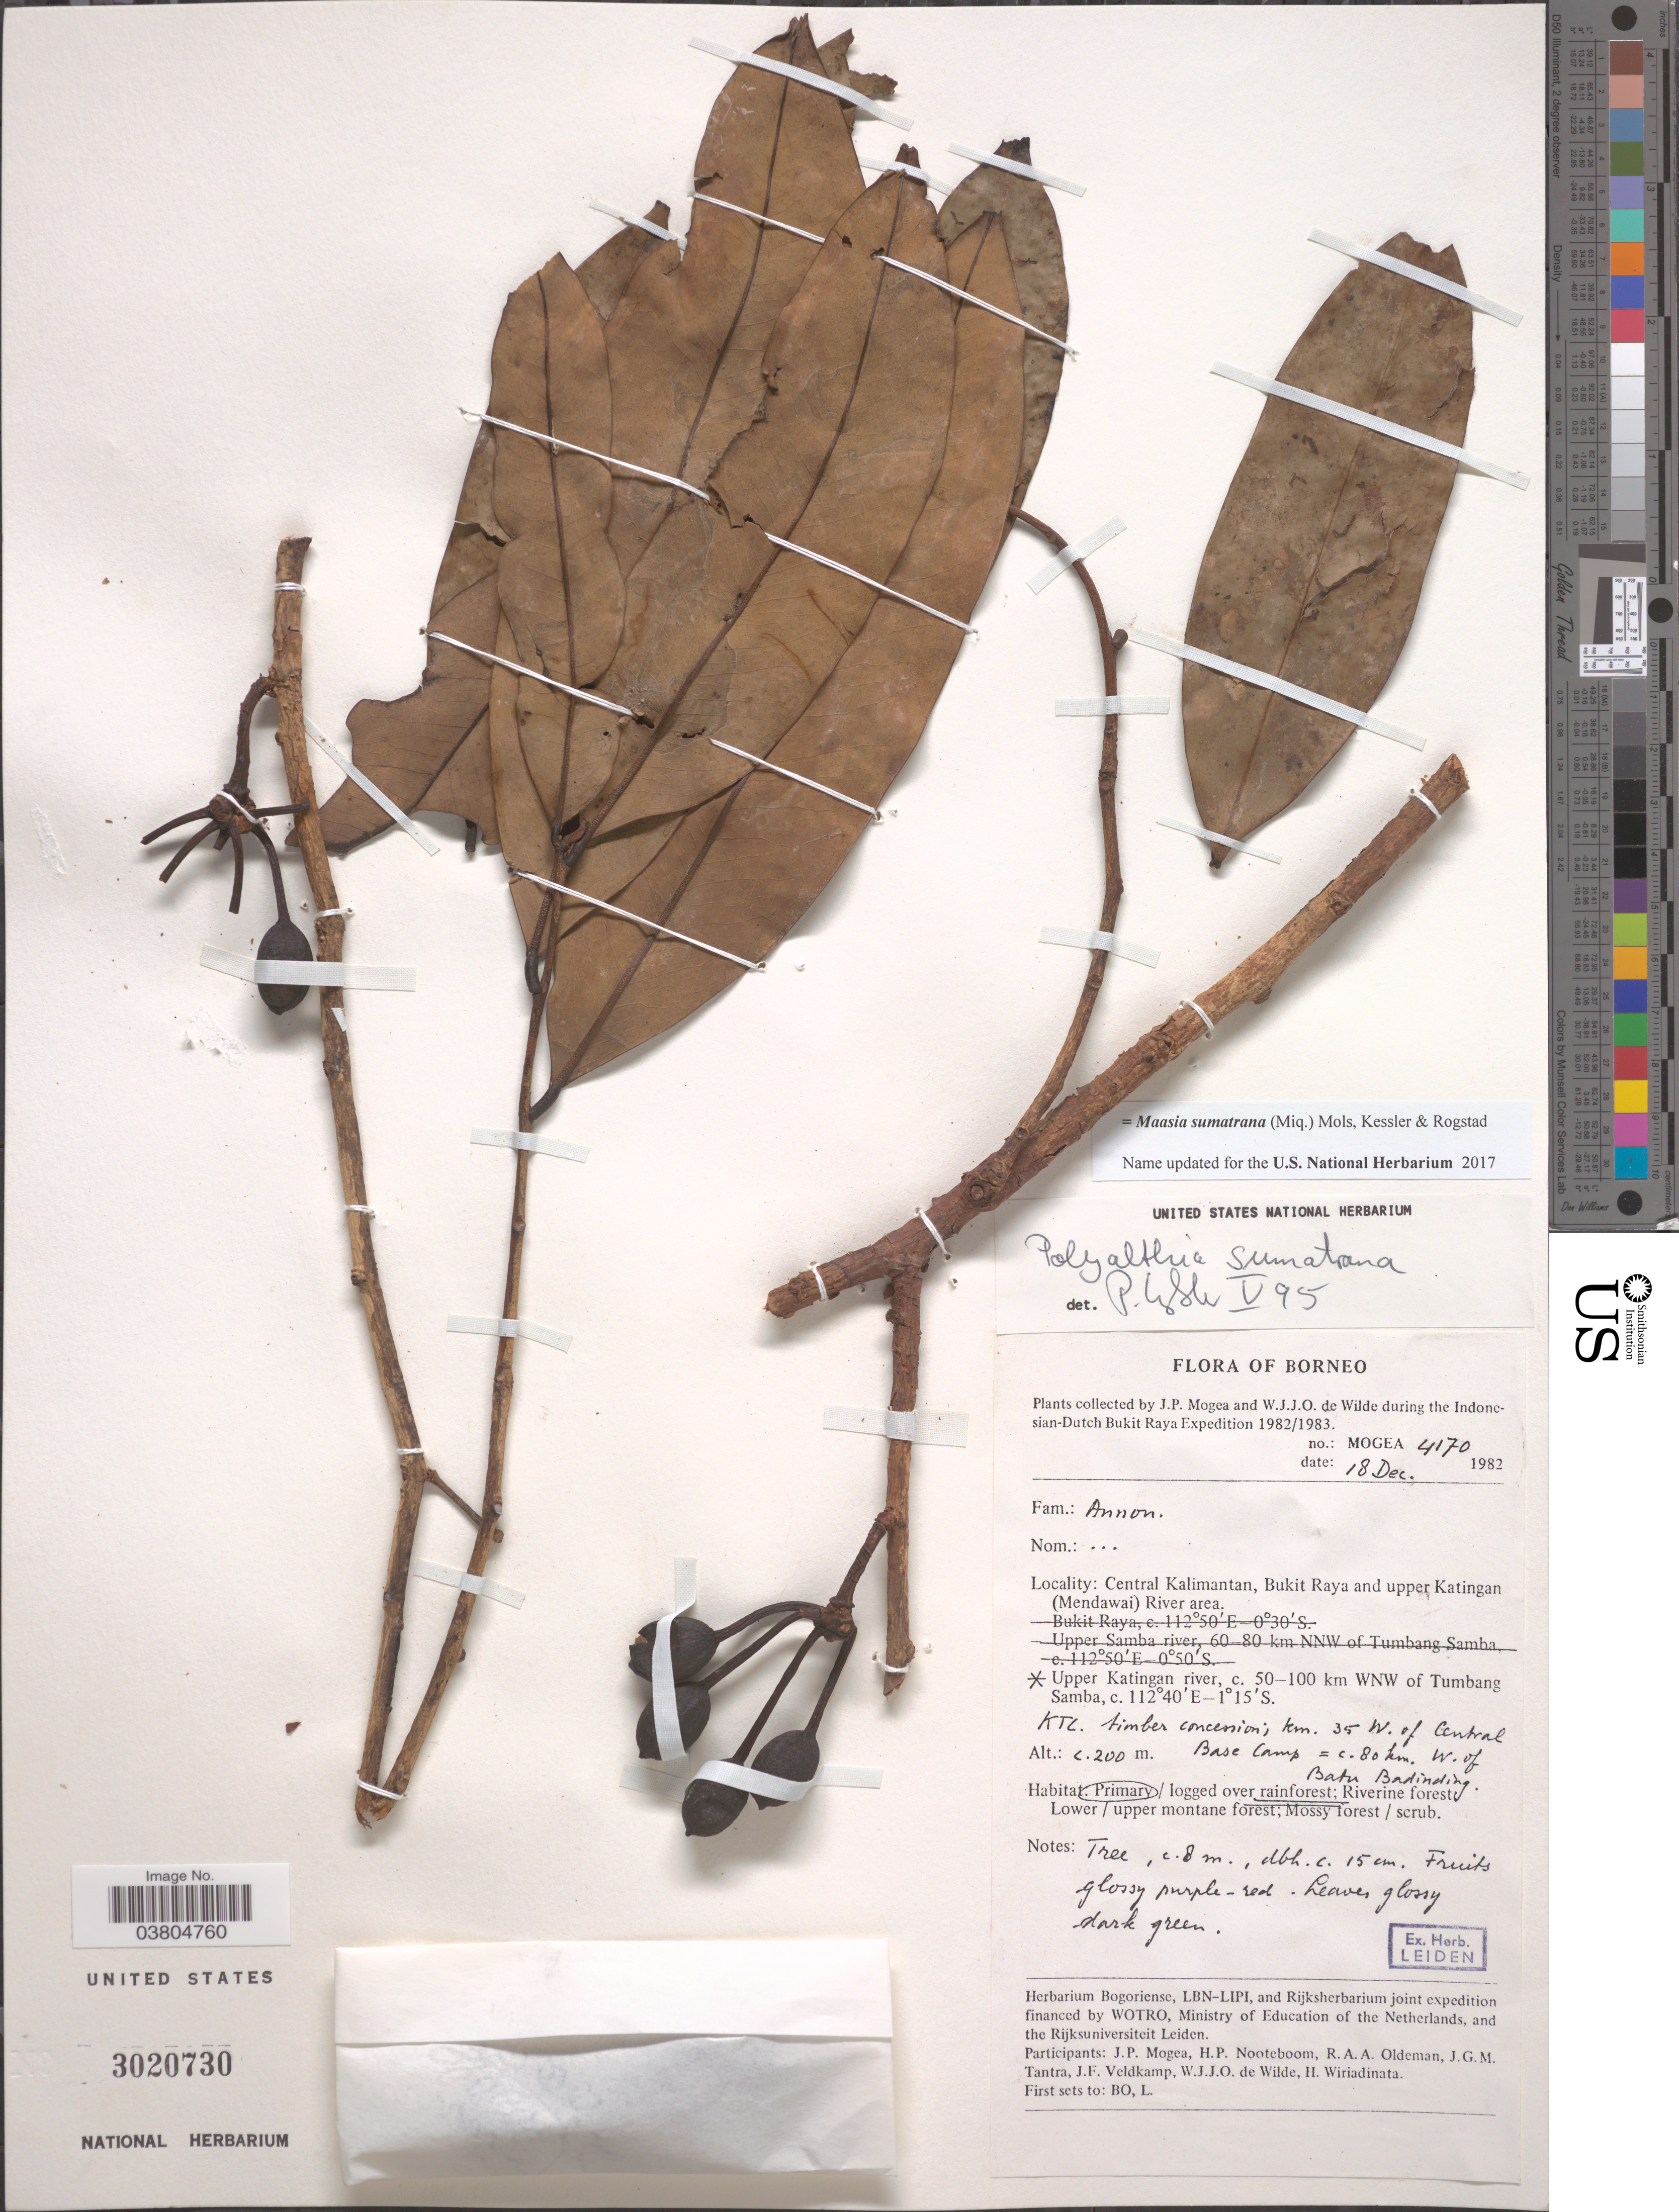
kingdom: Plantae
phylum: Tracheophyta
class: Magnoliopsida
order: Magnoliales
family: Annonaceae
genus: Maasia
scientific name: Maasia sumatrana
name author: (Miq.) Mols et al.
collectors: J. Mogea & W. J. de Wilde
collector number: MOGEA 4170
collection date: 1982-12-18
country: Indonesia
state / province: Kalimantan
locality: Central Kalimantan, Bukit Raya and upper Katingan (Mendawai) River area. Upper Katingan river, c. 50-100 km WNW of Tumbang Samba. KTL. timber concession; km. 35 W. of Central Base Camp = c. 80 km. W. of Batu Badinding.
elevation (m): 200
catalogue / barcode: US 3020730